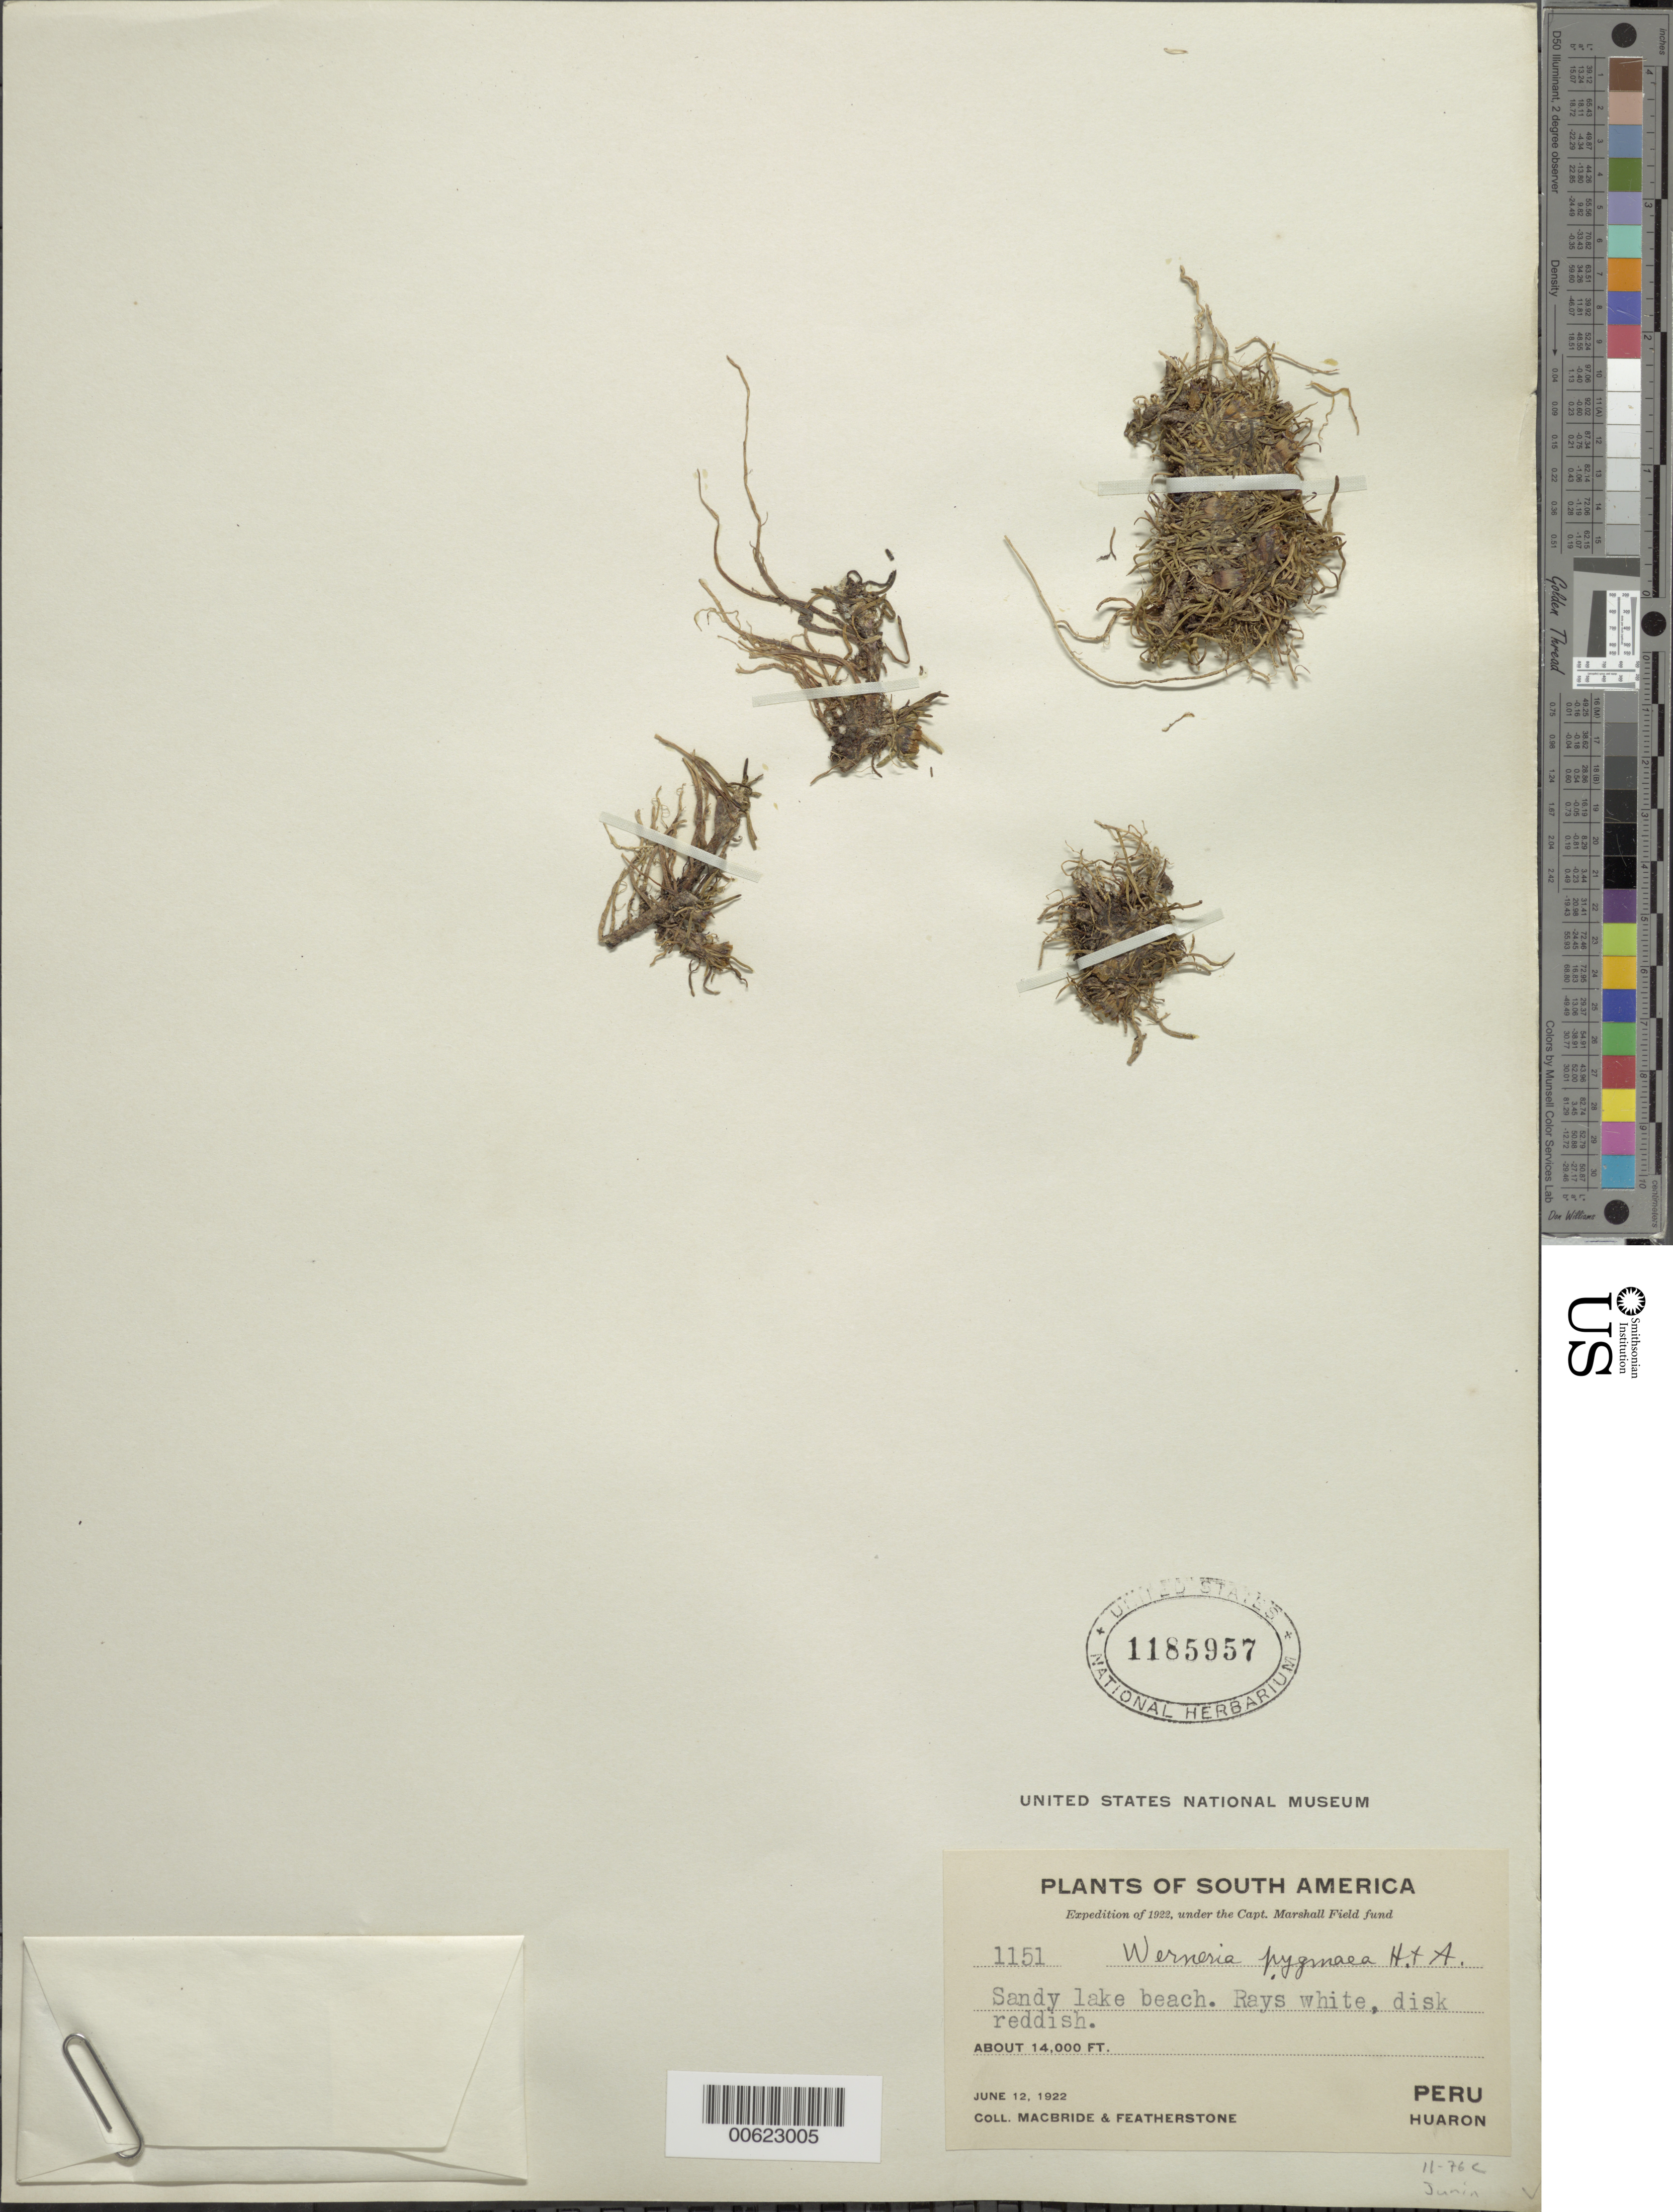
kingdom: Plantae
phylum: Tracheophyta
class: Magnoliopsida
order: Asterales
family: Asteraceae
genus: Werneria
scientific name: Werneria pygmaea complex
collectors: J. F. Macbride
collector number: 1151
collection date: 1922-06-12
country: Peru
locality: NE slope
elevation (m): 4267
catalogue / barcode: US 1185957